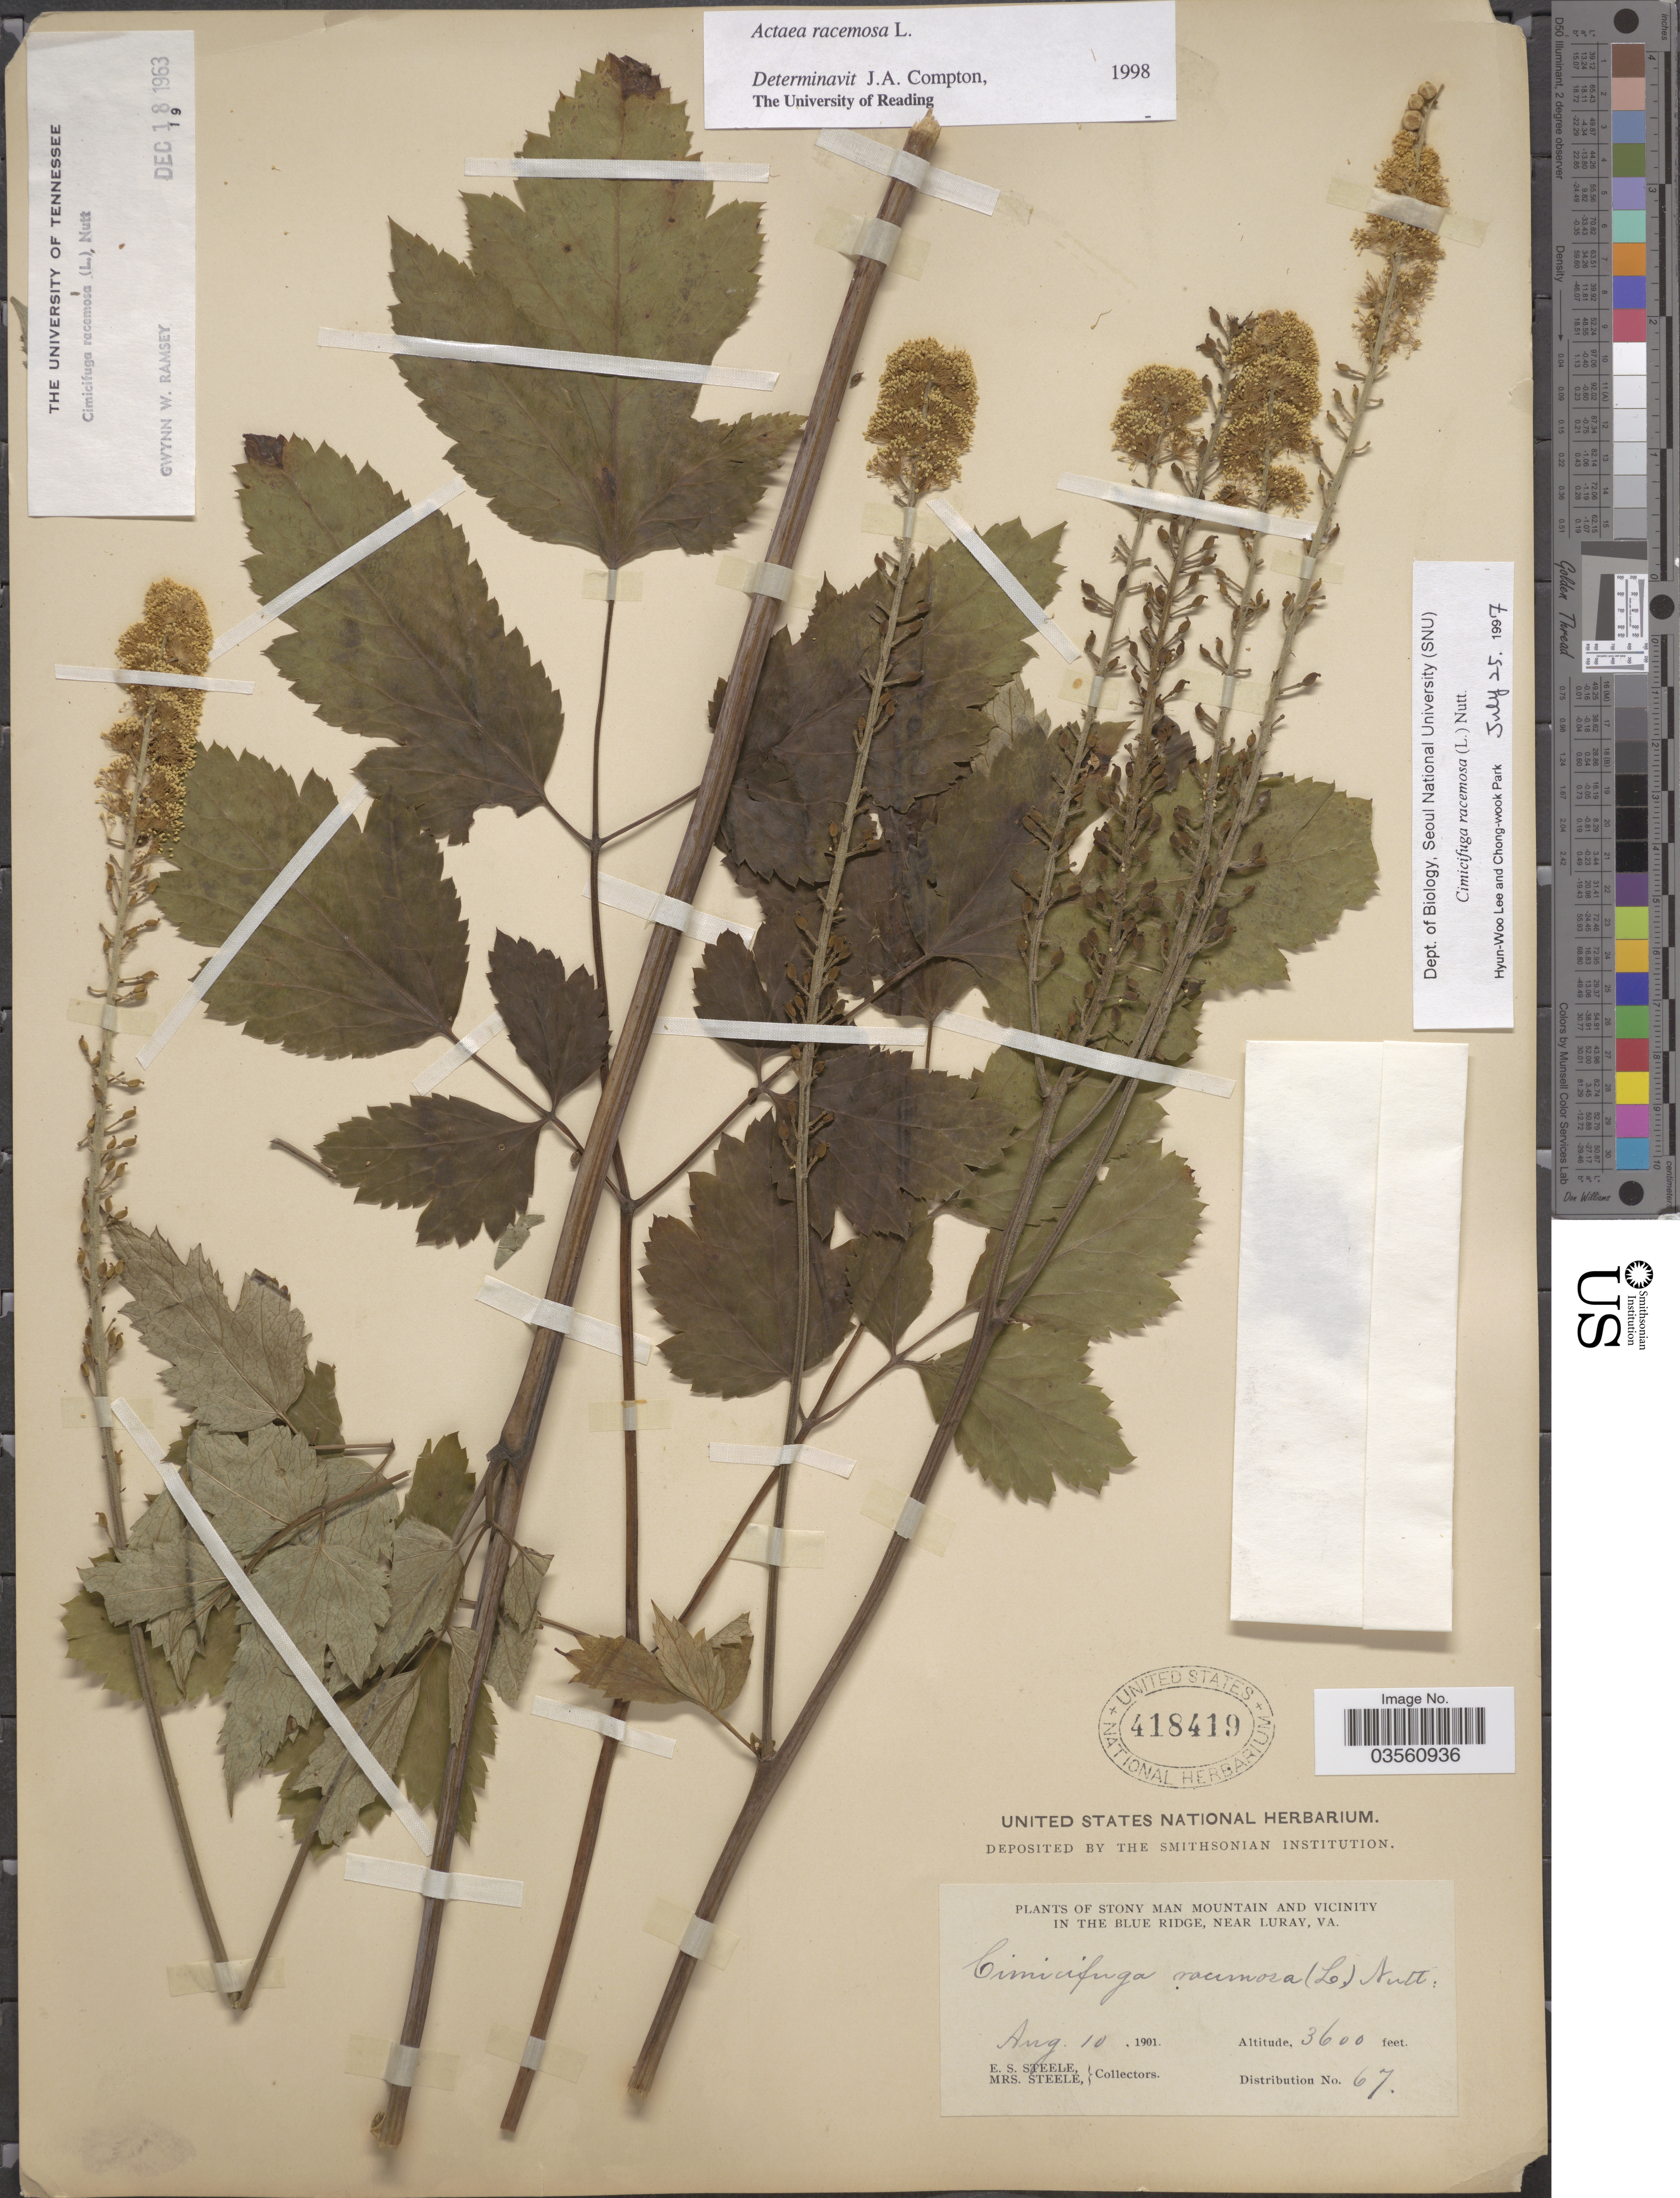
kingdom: Plantae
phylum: Tracheophyta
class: Magnoliopsida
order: Ranunculales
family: Ranunculaceae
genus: Actaea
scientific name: Actaea racemosa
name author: L.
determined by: Compton, J. A.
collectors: E. Steele & Mrs. E. S. Steele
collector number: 67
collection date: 1901-08-10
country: United States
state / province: Virginia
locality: Stony Man Mountain and Vicinity in the Blue Ridge, near Luray.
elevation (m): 1097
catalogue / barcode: US 418419